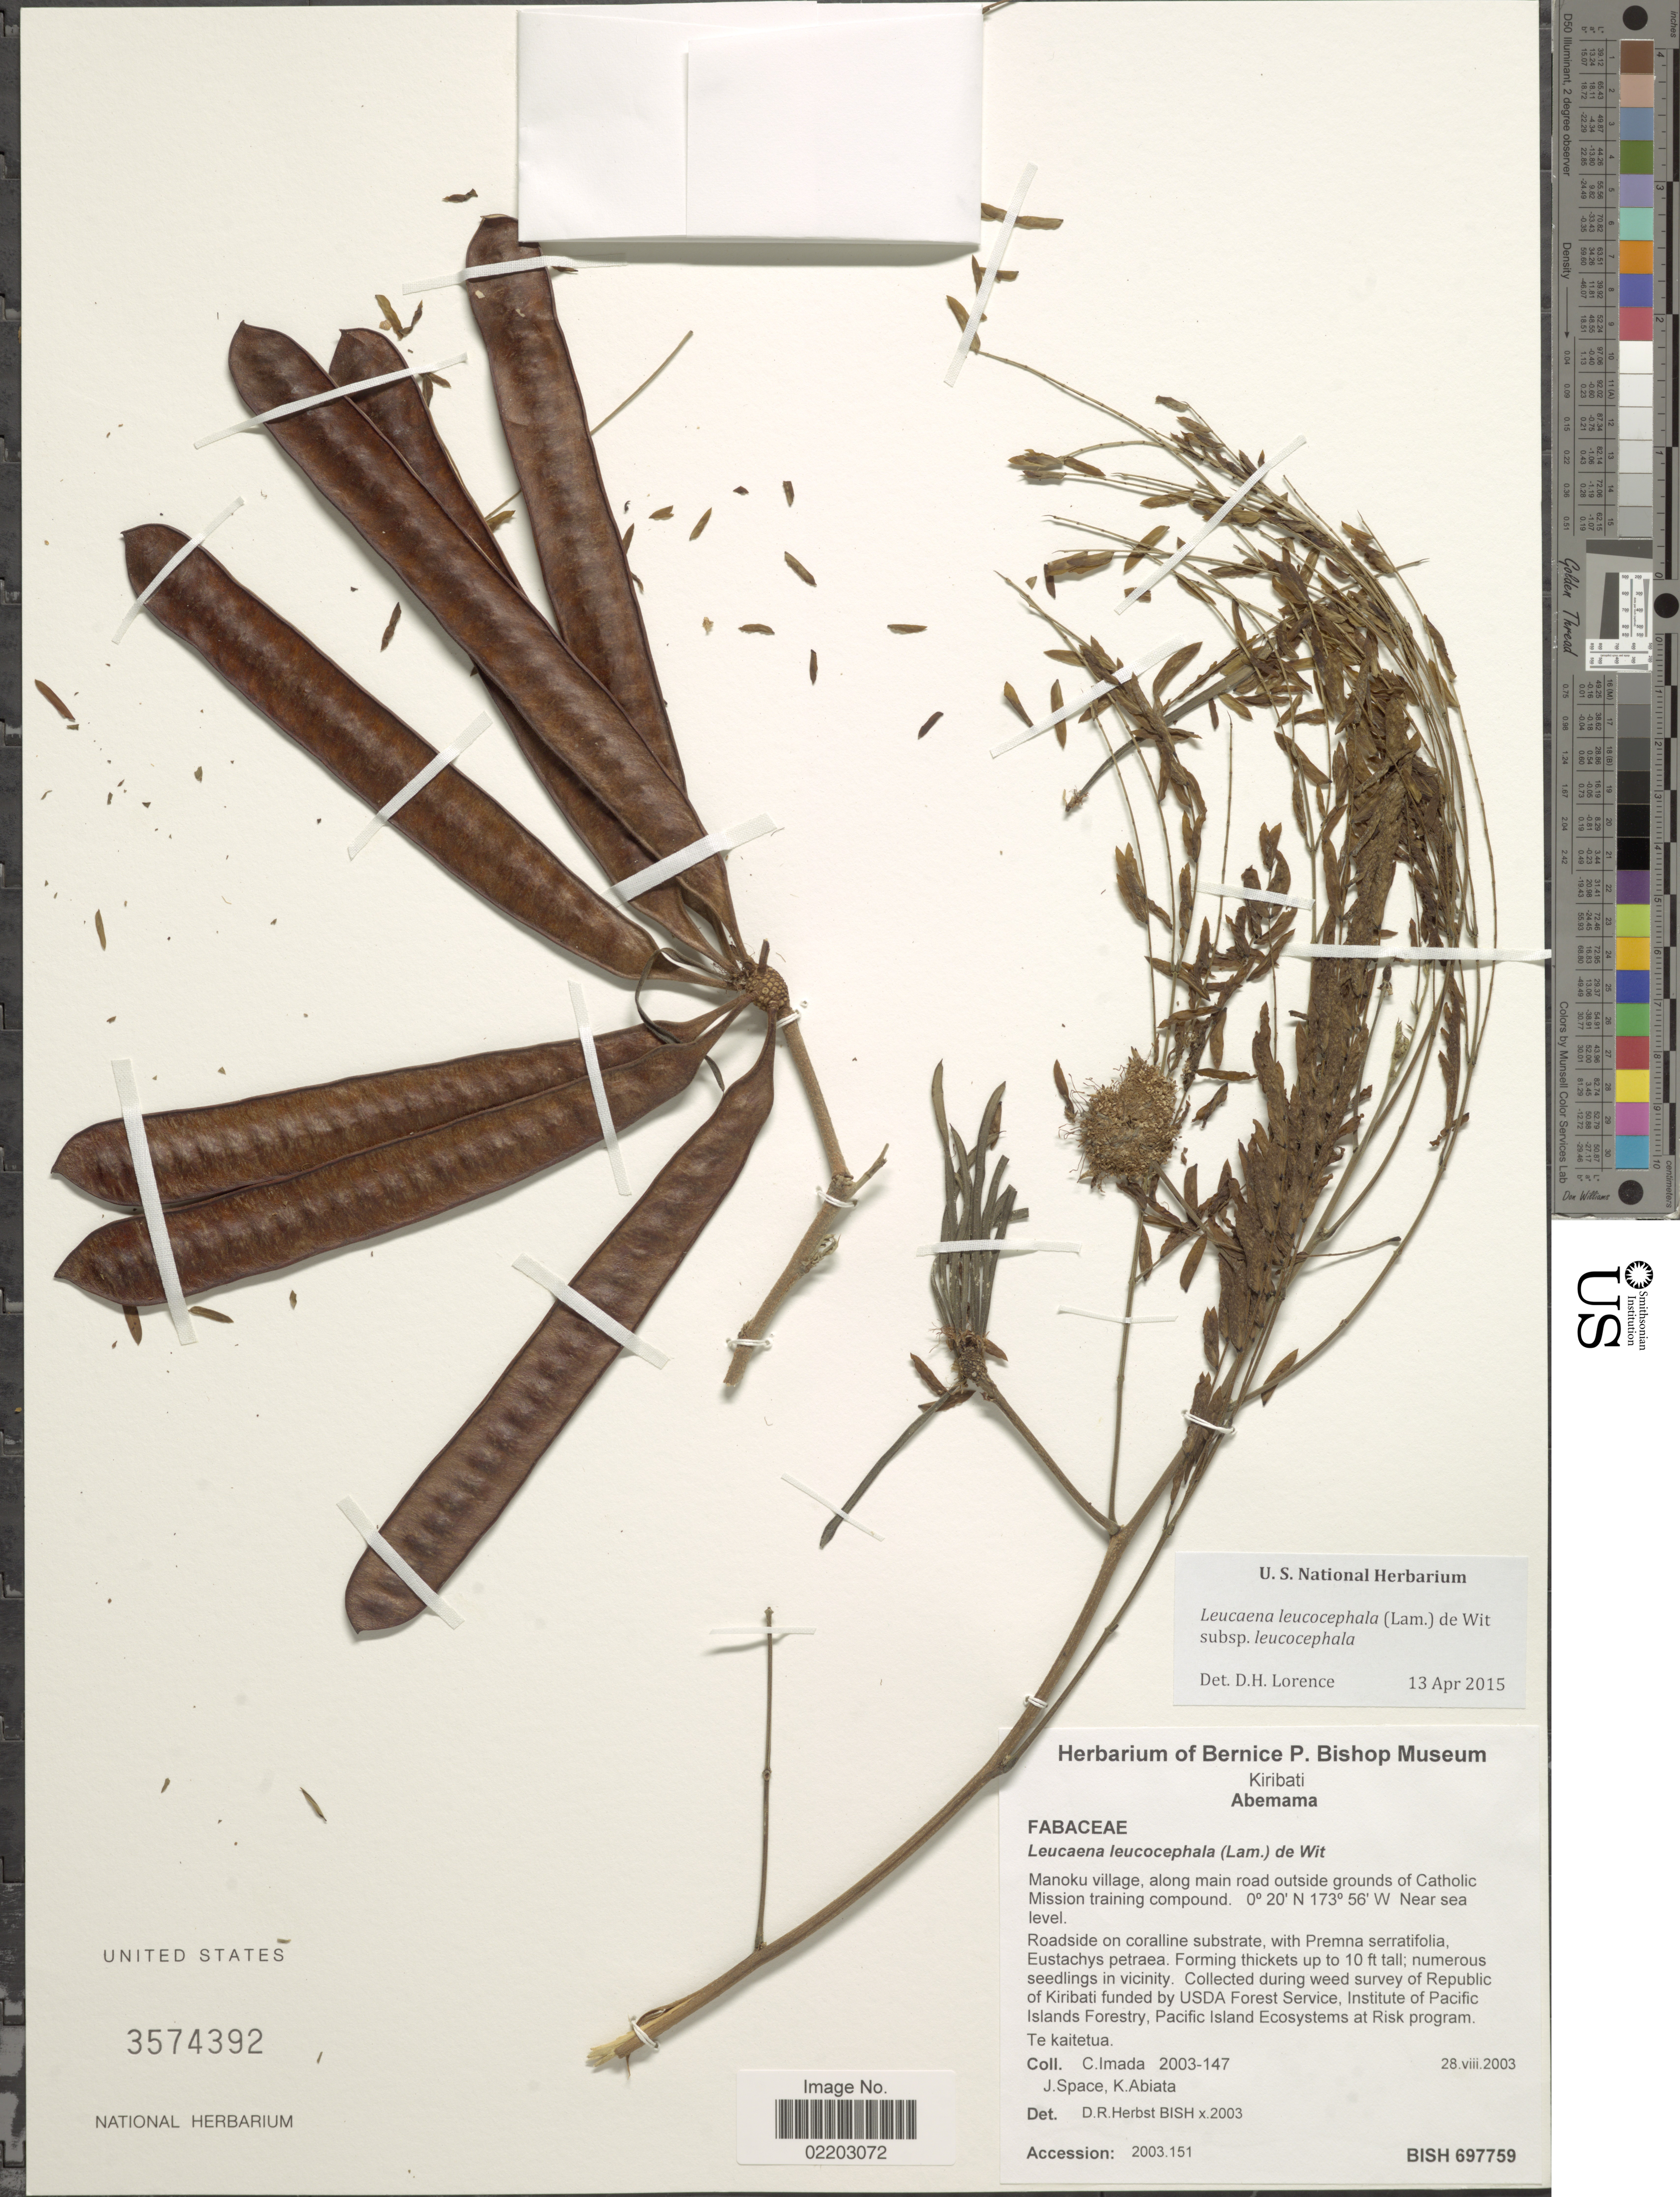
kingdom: Plantae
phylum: Tracheophyta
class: Magnoliopsida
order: Fabales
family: Fabaceae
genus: Leucaena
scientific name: Leucaena leucocephala subsp. leucocephala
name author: (Lam.) de Wit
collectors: C. Imada, J. Space & K. Abiata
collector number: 2003-147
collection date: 2003-08-28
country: Kiribati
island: Abemama Atoll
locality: Kiribati, Abemama. Manoku village, along main road outside grounds of Catholic Mission training compound.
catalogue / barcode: US 3574392